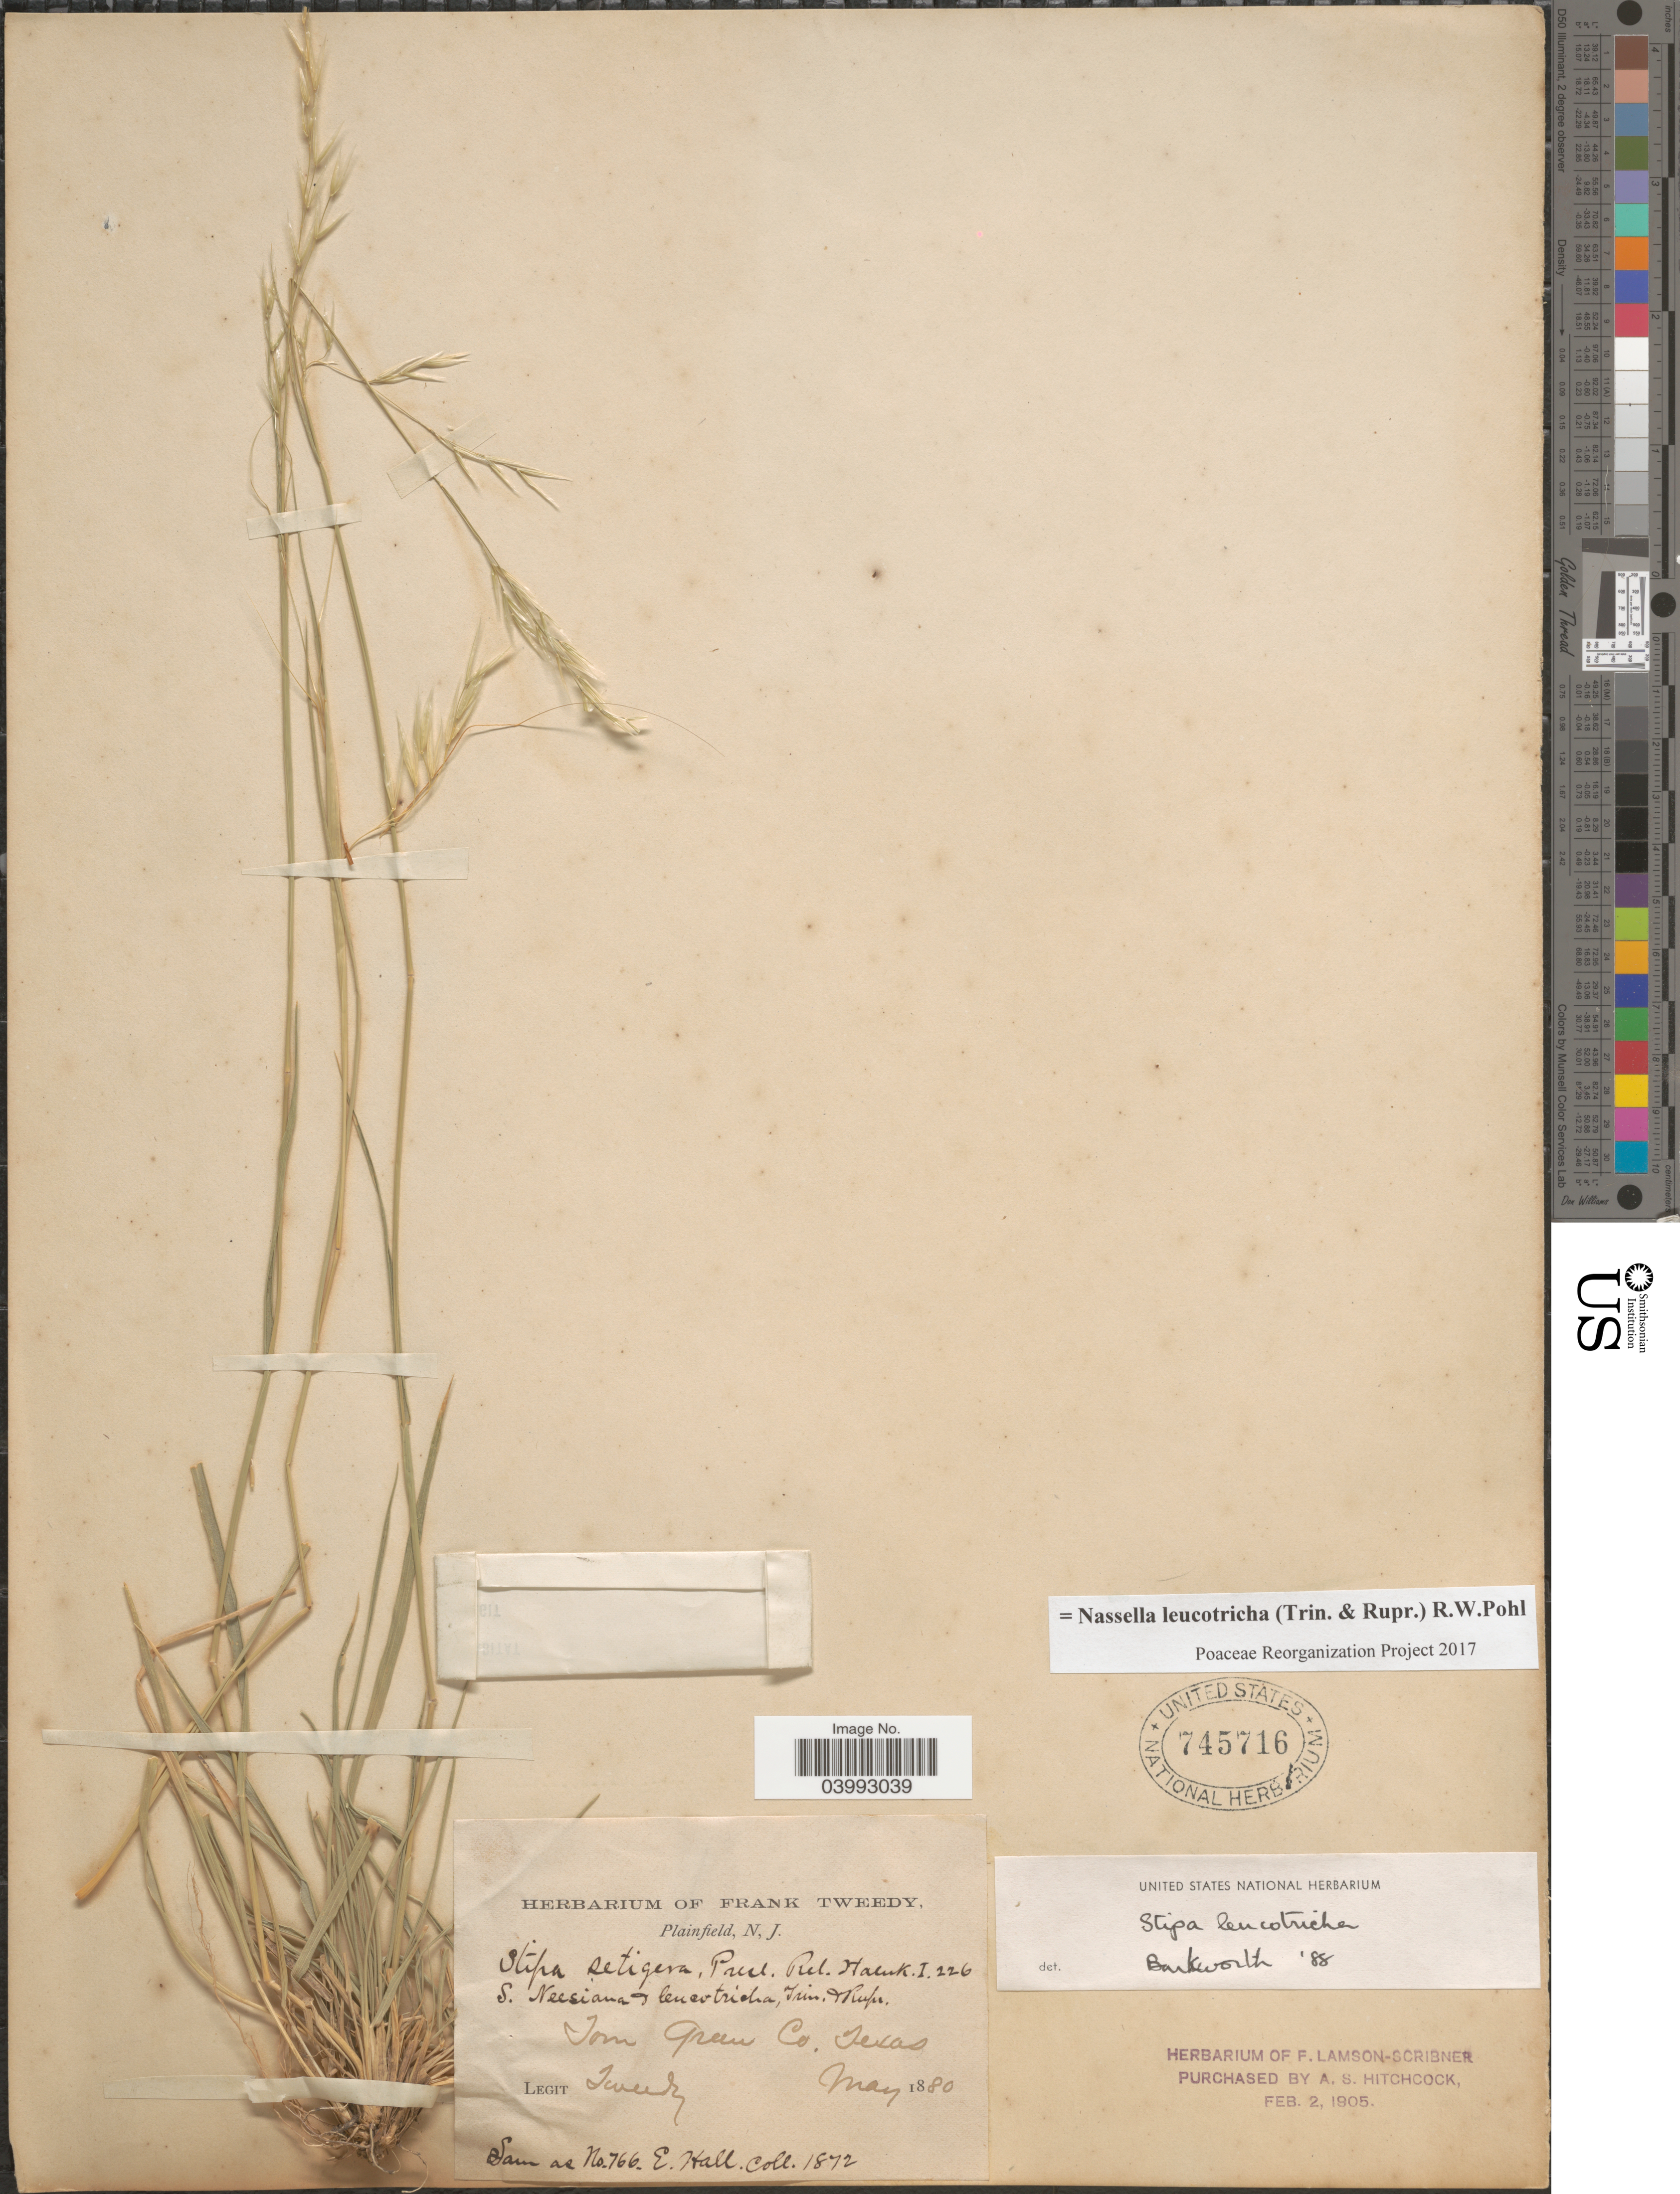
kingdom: Plantae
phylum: Tracheophyta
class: Liliopsida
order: Poales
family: Poaceae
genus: Nassella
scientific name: Nassella leucotricha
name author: (Trin. & Rupr.) R.W. Pohl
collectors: F. Tweedy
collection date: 1880-05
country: United States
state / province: Texas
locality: Tom Green Co.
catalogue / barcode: US 745716